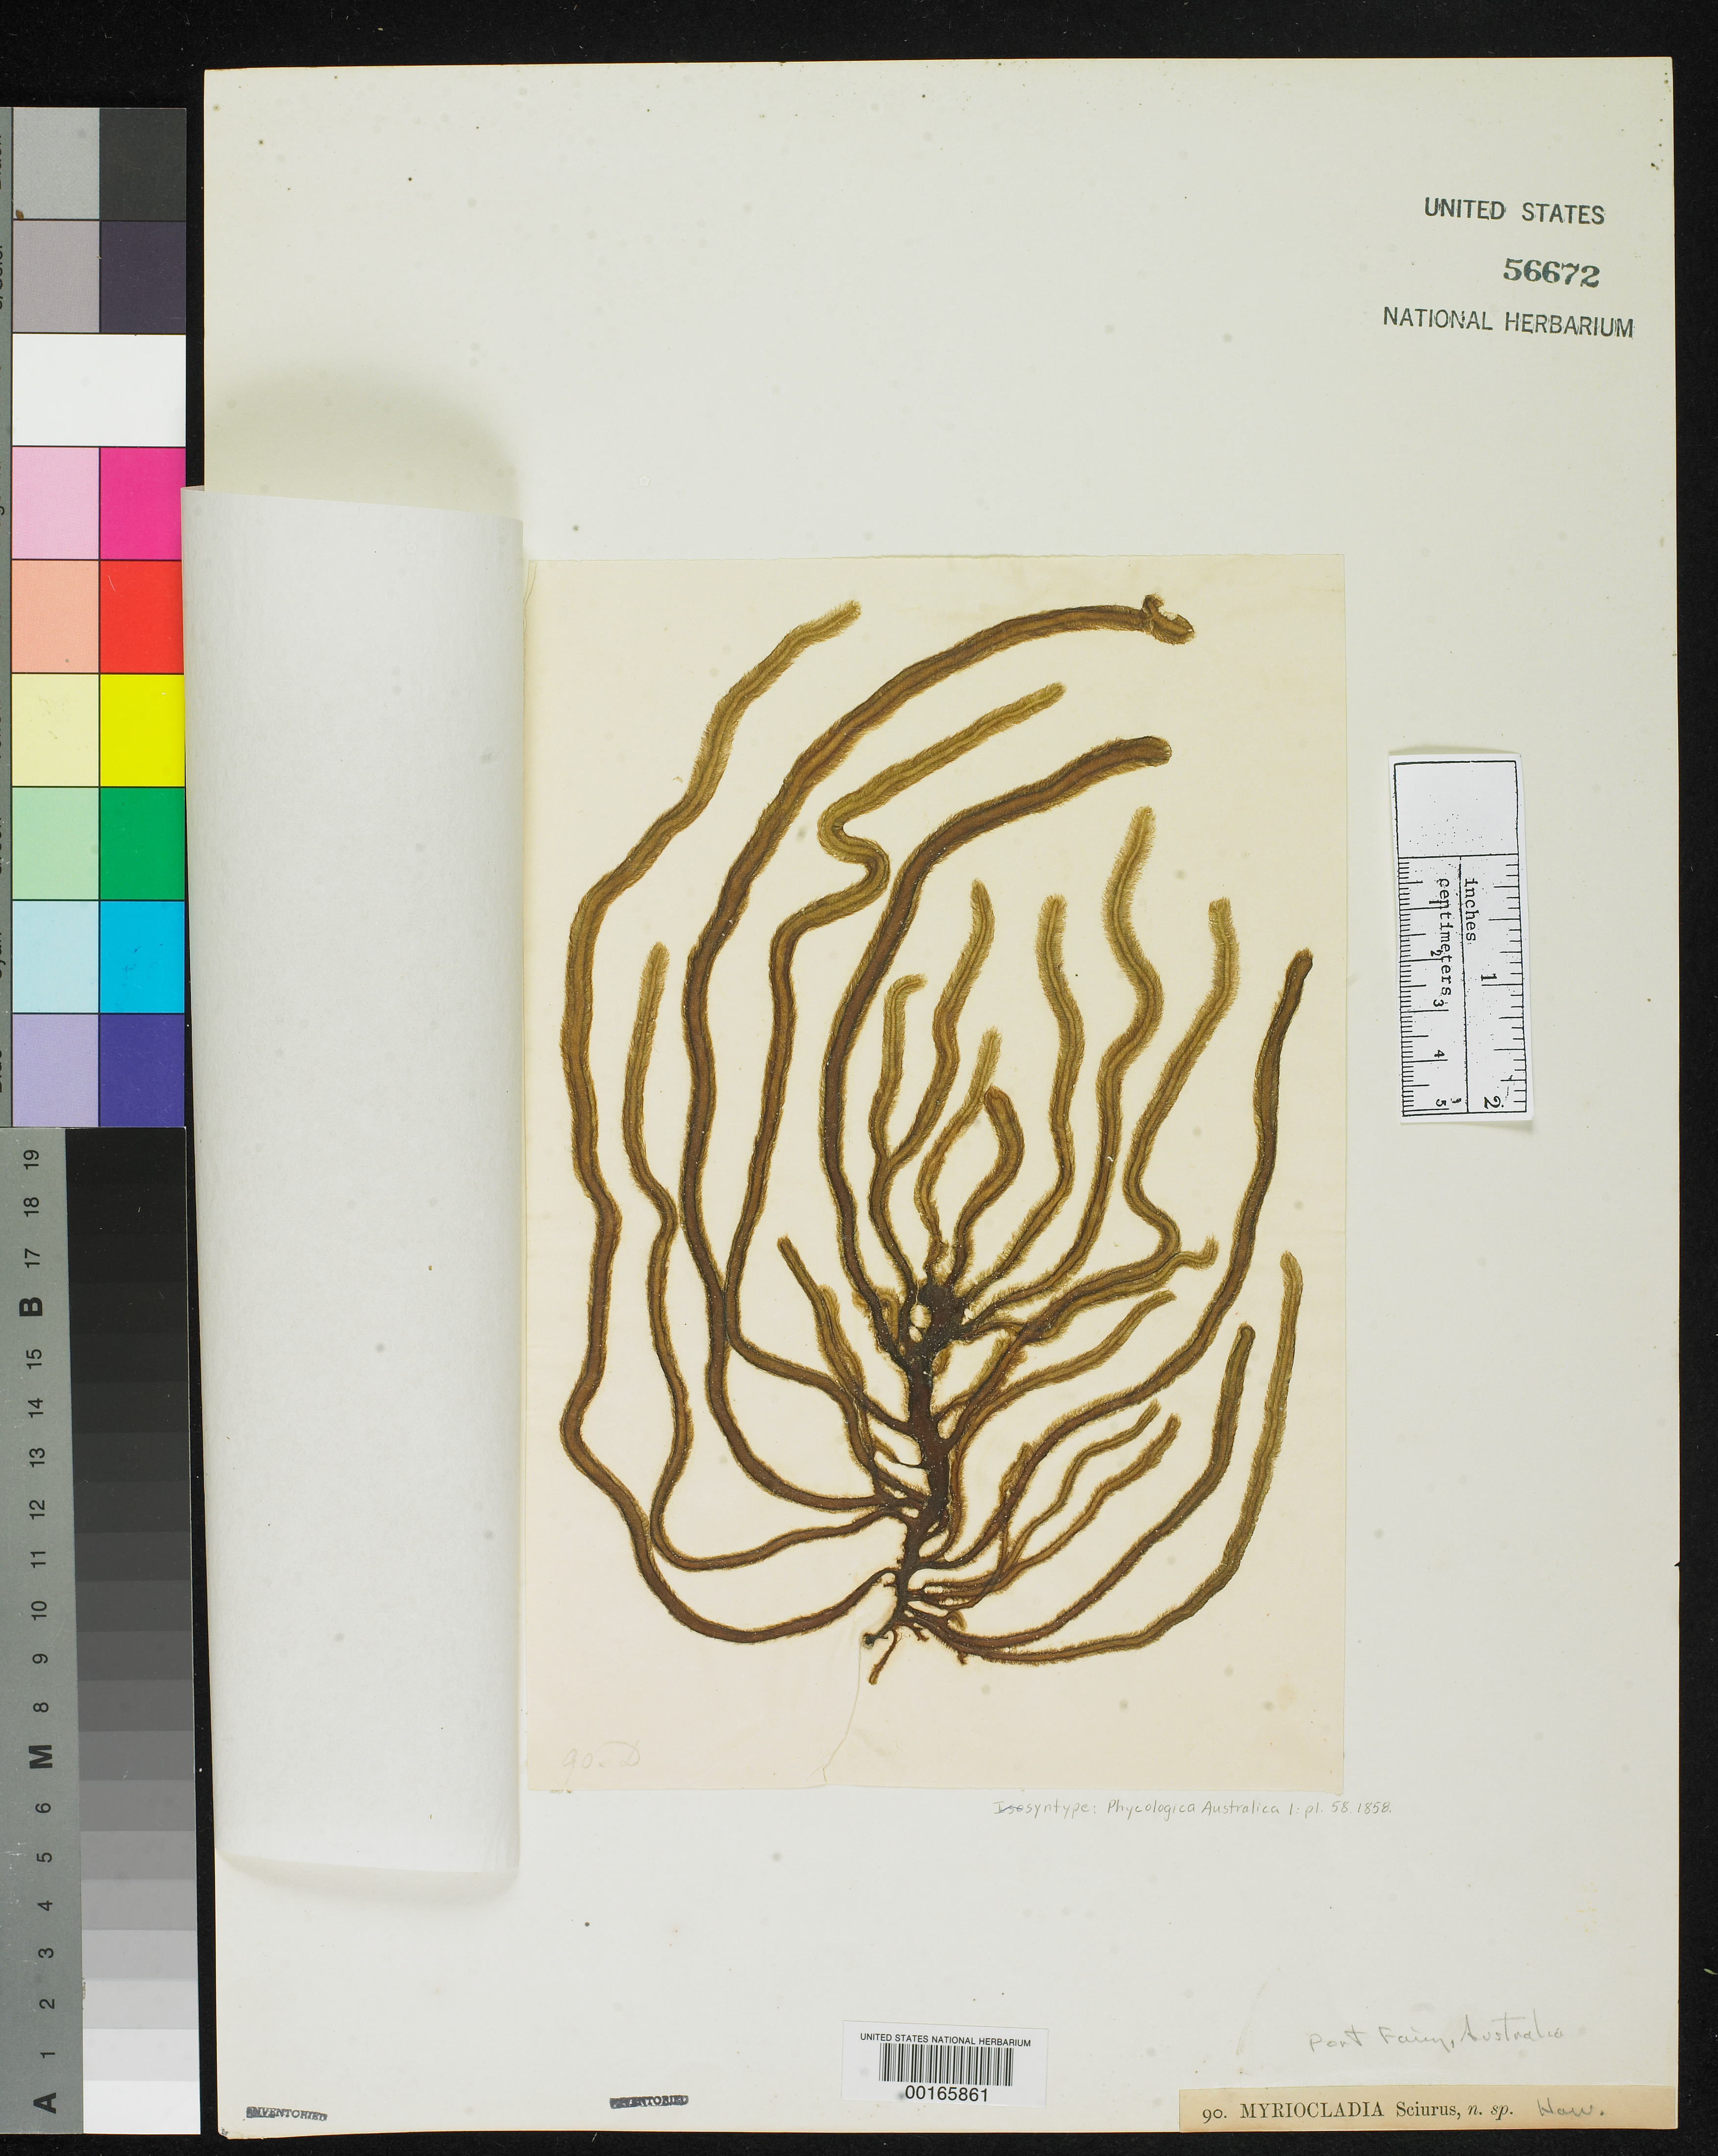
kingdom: Chromista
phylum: Ochrophyta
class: Phaeophyceae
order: Ectocarpales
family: Chordariaceae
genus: Myriocladia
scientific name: Myriocladia sciurus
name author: Harv.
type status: Isotype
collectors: W. Harvey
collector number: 90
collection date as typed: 1854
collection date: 1854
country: Australia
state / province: Victoria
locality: Port Fairy.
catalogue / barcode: US 56672